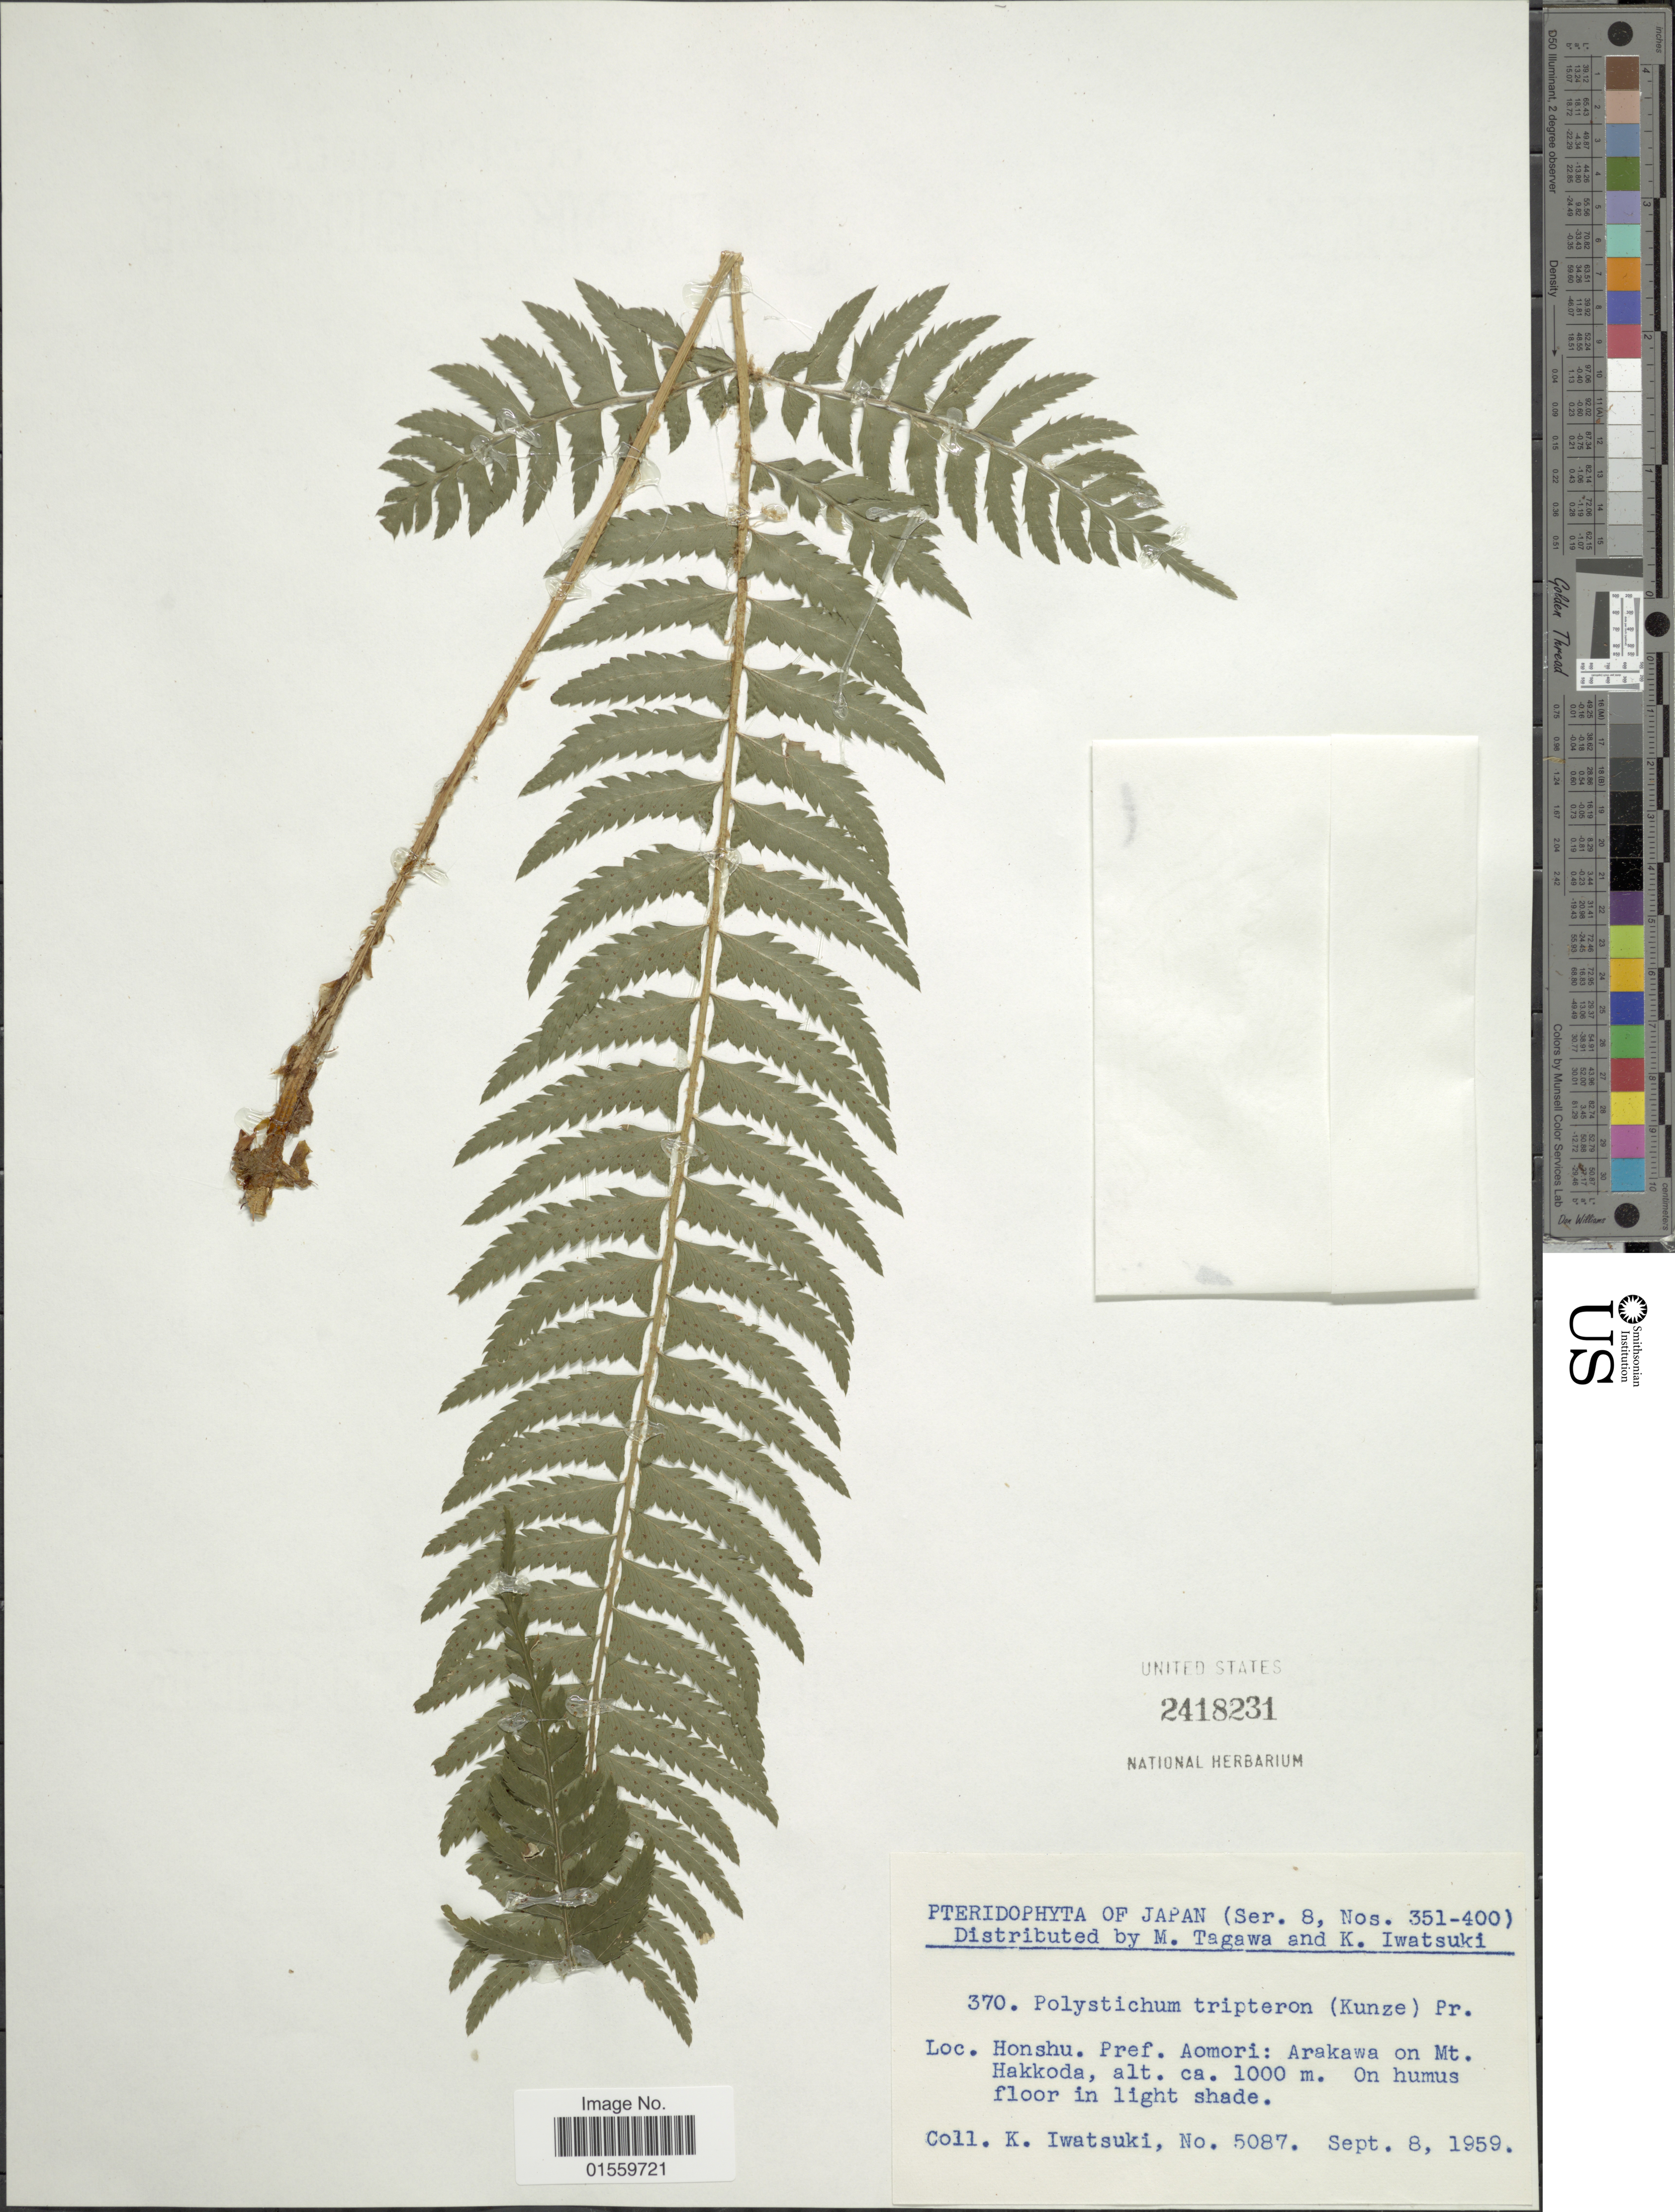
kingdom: Plantae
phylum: Tracheophyta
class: Polypodiopsida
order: Polypodiales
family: Dryopteridaceae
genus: Polystichum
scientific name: Polystichum tripteron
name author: (Kunze) C. Presl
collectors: K. Iwatsuki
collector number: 5087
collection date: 1959-09-08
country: Japan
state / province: Aomori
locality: Honshu. Pref. Aomori: Arakawa on Mt. Hakkoda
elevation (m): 1000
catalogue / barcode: US 2418231